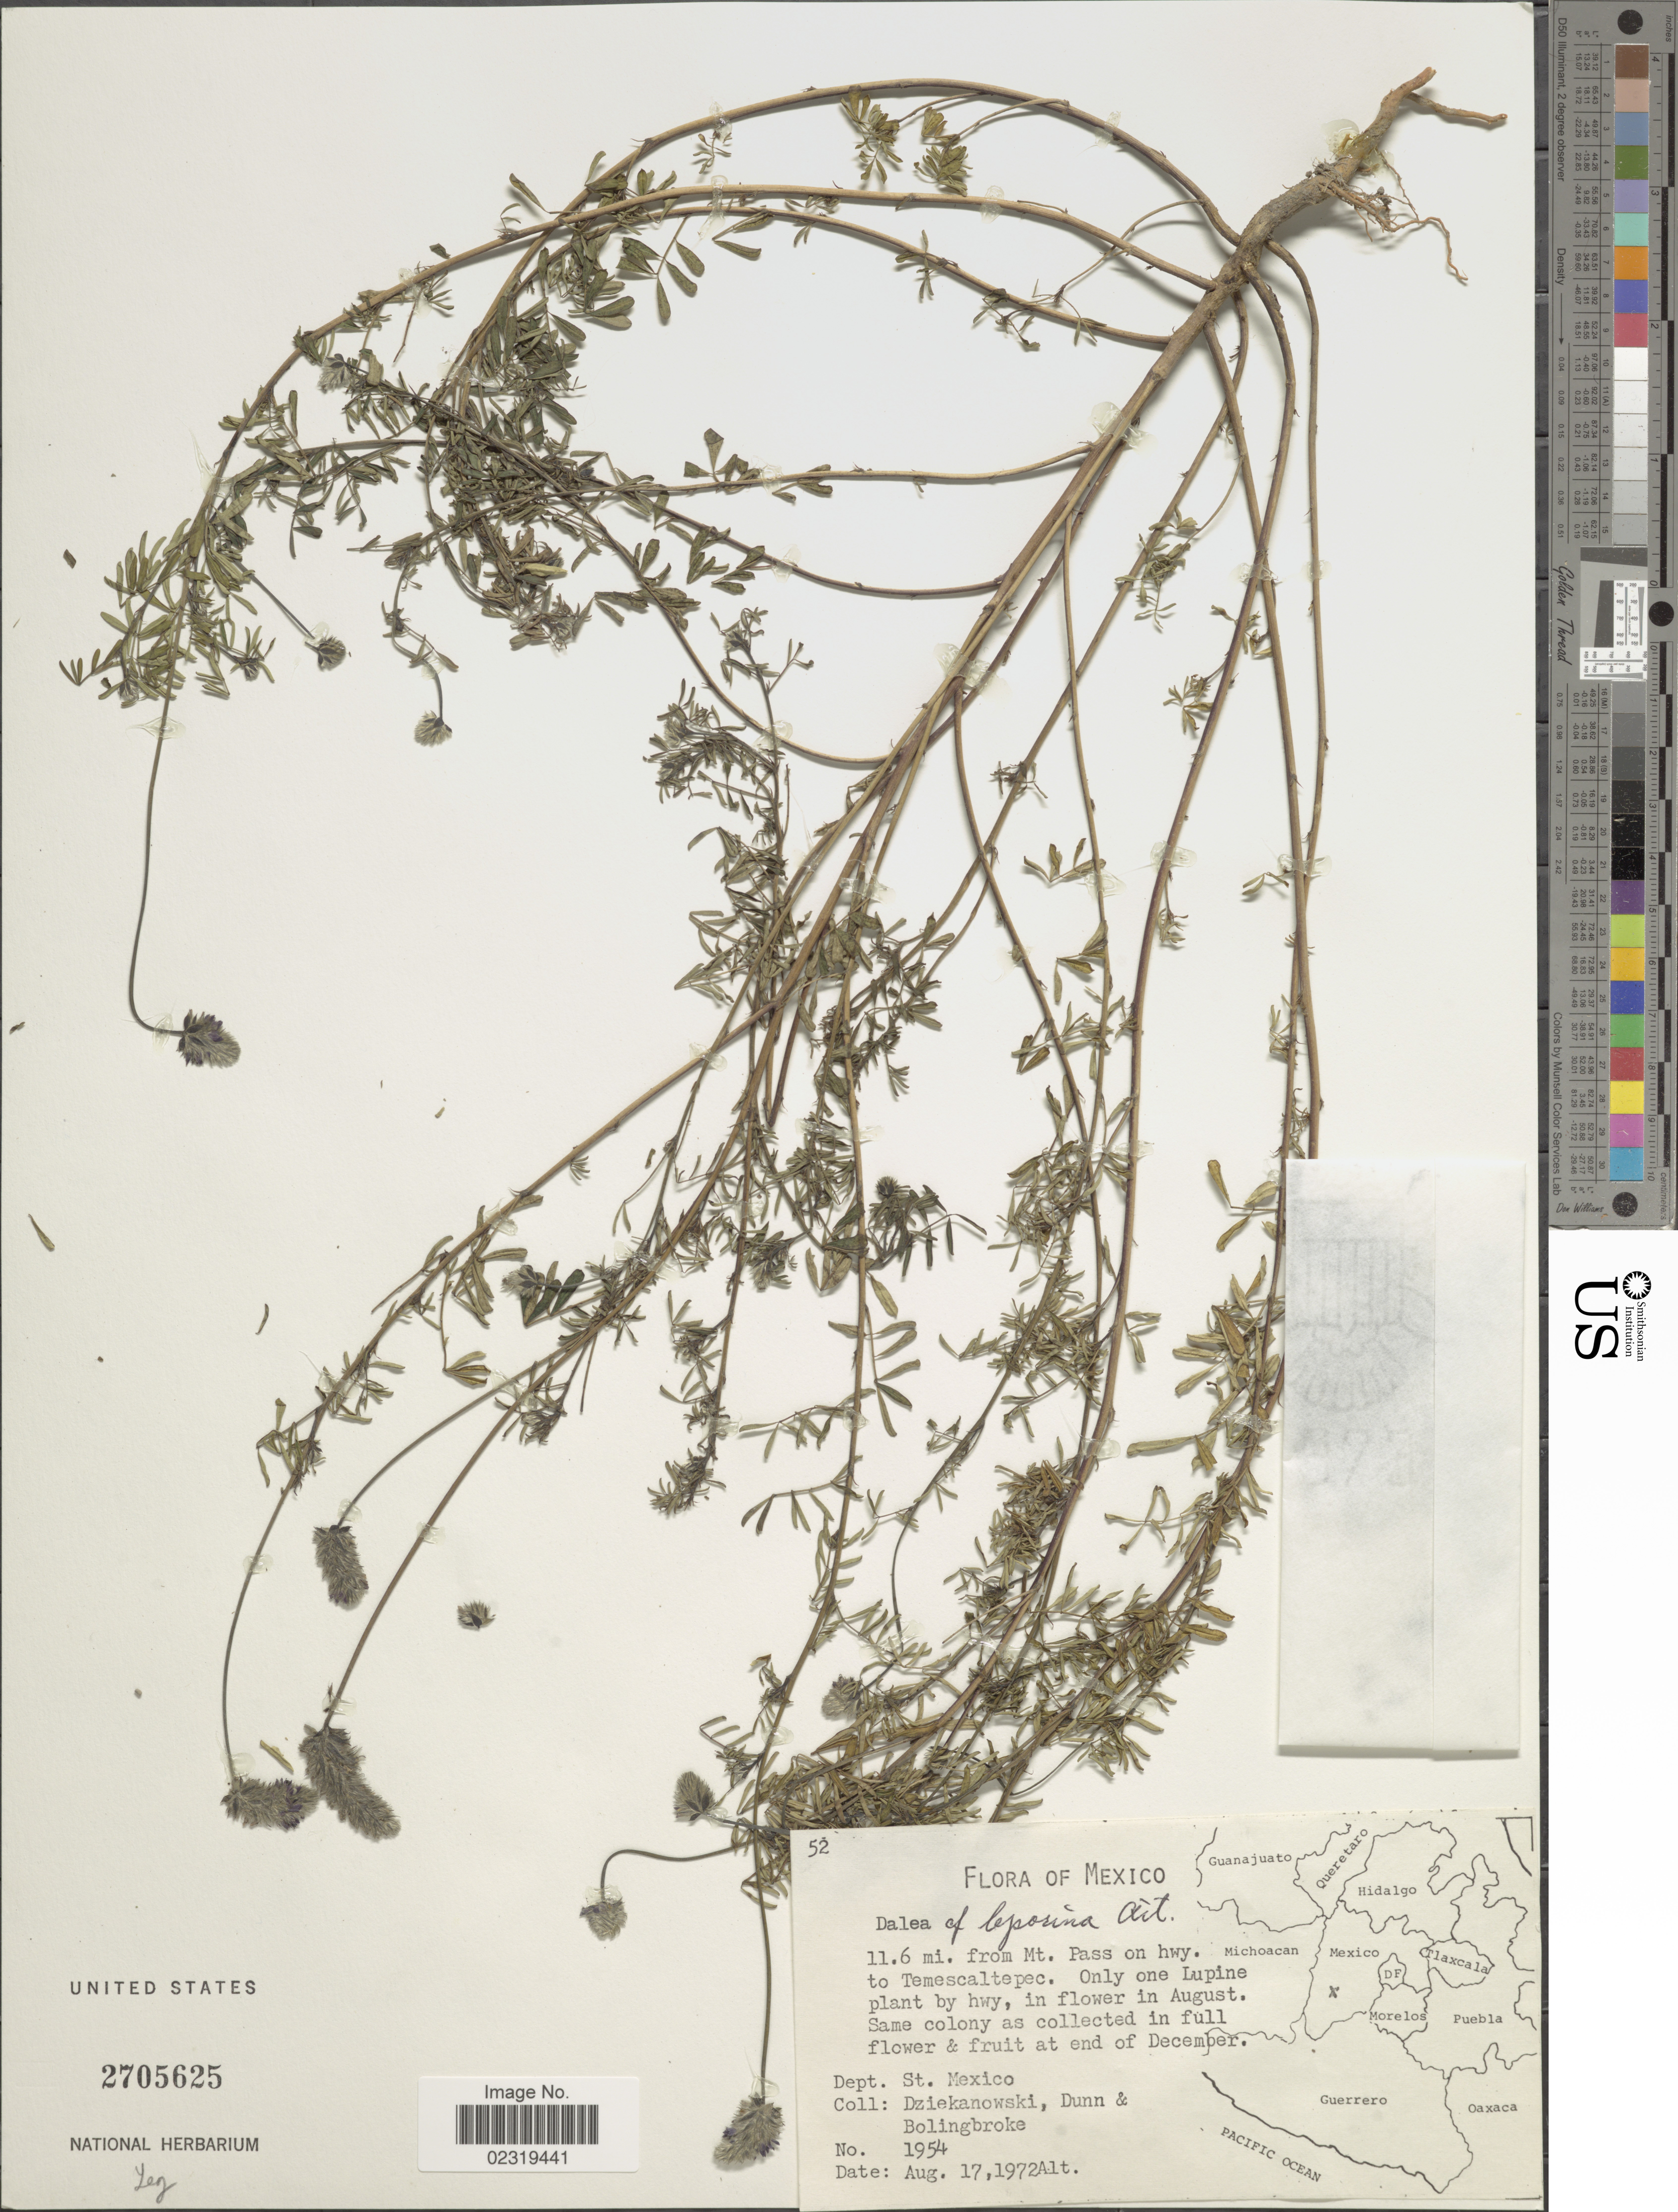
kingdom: Plantae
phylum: Tracheophyta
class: Magnoliopsida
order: Fabales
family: Fabaceae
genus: Dalea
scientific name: Dalea leporina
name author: (Aiton) Bullock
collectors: -. Dziekanowski, Dunn, -- & -. Bolingbroke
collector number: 1954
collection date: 1972-08-17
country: Mexico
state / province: México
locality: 11.6 mi from Mt Pass on hwy. to Temascaltepec, Dept. St. Mexico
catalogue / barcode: US 2705625